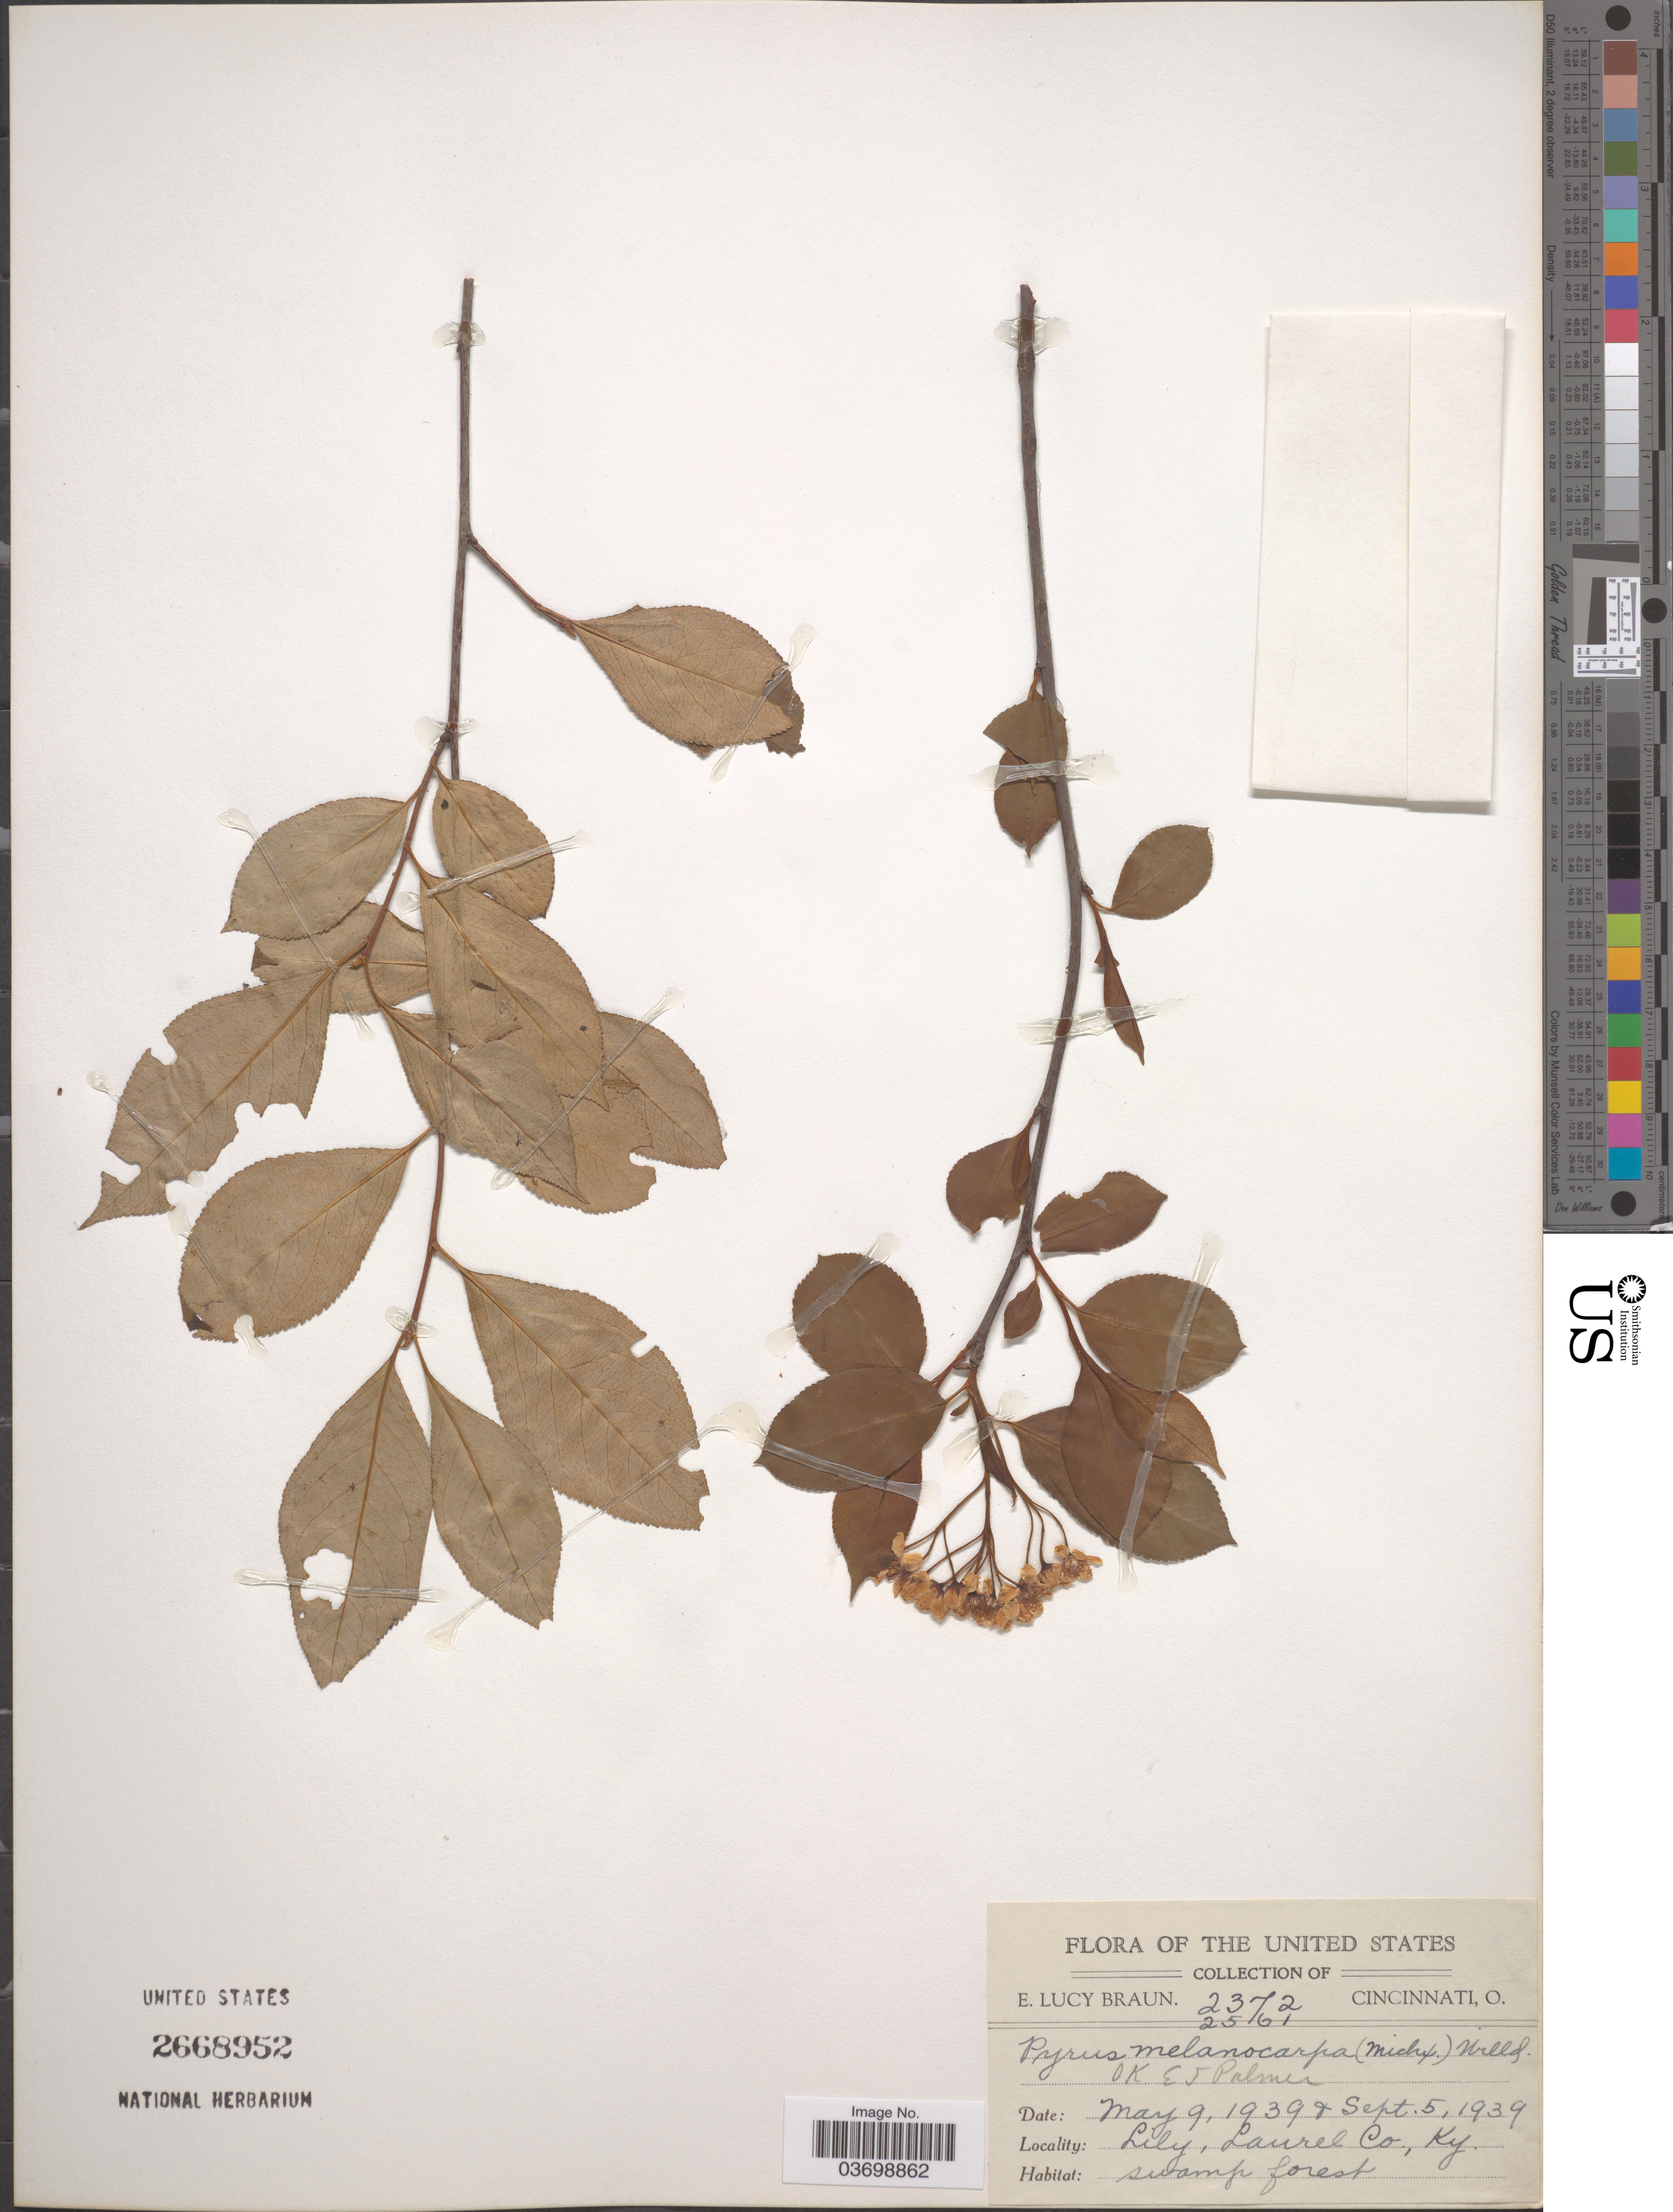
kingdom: Plantae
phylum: Tracheophyta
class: Magnoliopsida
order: Rosales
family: Rosaceae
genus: Aronia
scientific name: Aronia melanocarpa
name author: (Michx.) Elliott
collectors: E. L. Braun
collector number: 2372/2561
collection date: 1939-05-09/1939-09-05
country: United States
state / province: Kentucky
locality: Lily, Laurel Co.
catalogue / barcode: US 2668952